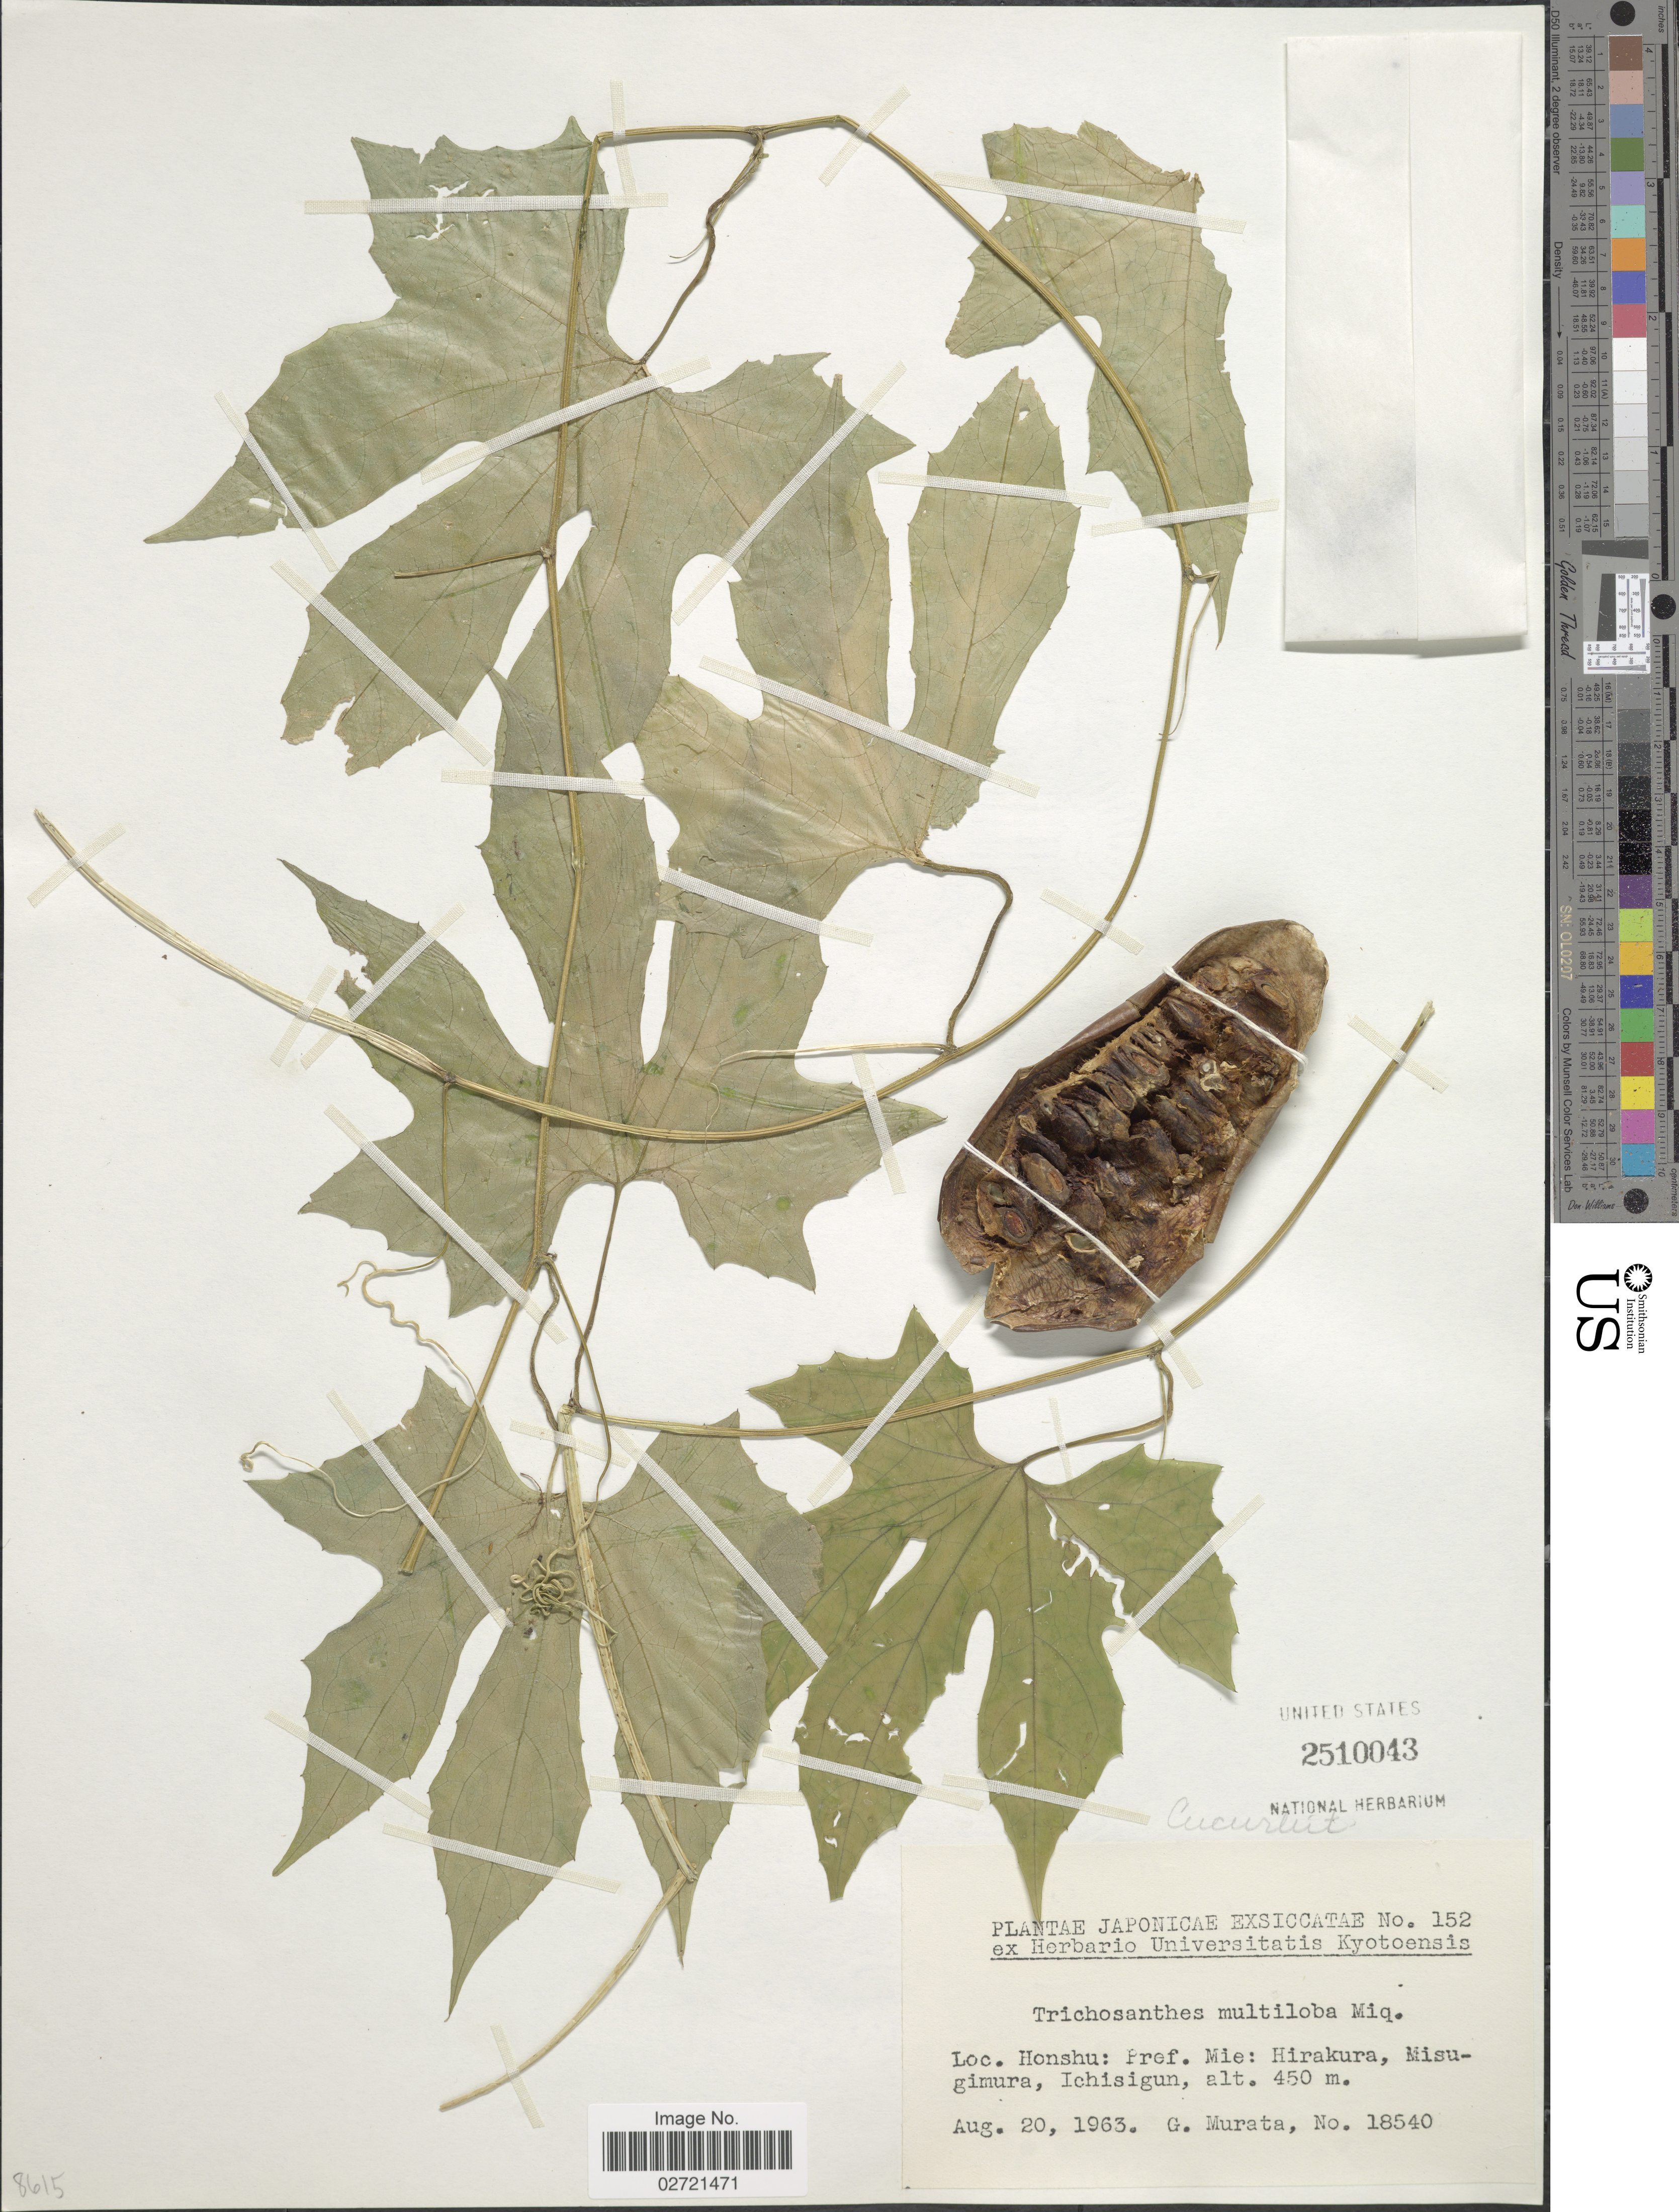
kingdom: Plantae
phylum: Tracheophyta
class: Magnoliopsida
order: Cucurbitales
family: Cucurbitaceae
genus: Trichosanthes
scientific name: Trichosanthes multiloba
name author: C.B. Clarke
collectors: G. Murata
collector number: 18540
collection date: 1963-08-20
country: Japan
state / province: Mie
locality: Honshu: Pref. Mie: Hirakura, Misugimura, Ischisigun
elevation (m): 450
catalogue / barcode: US 2510043